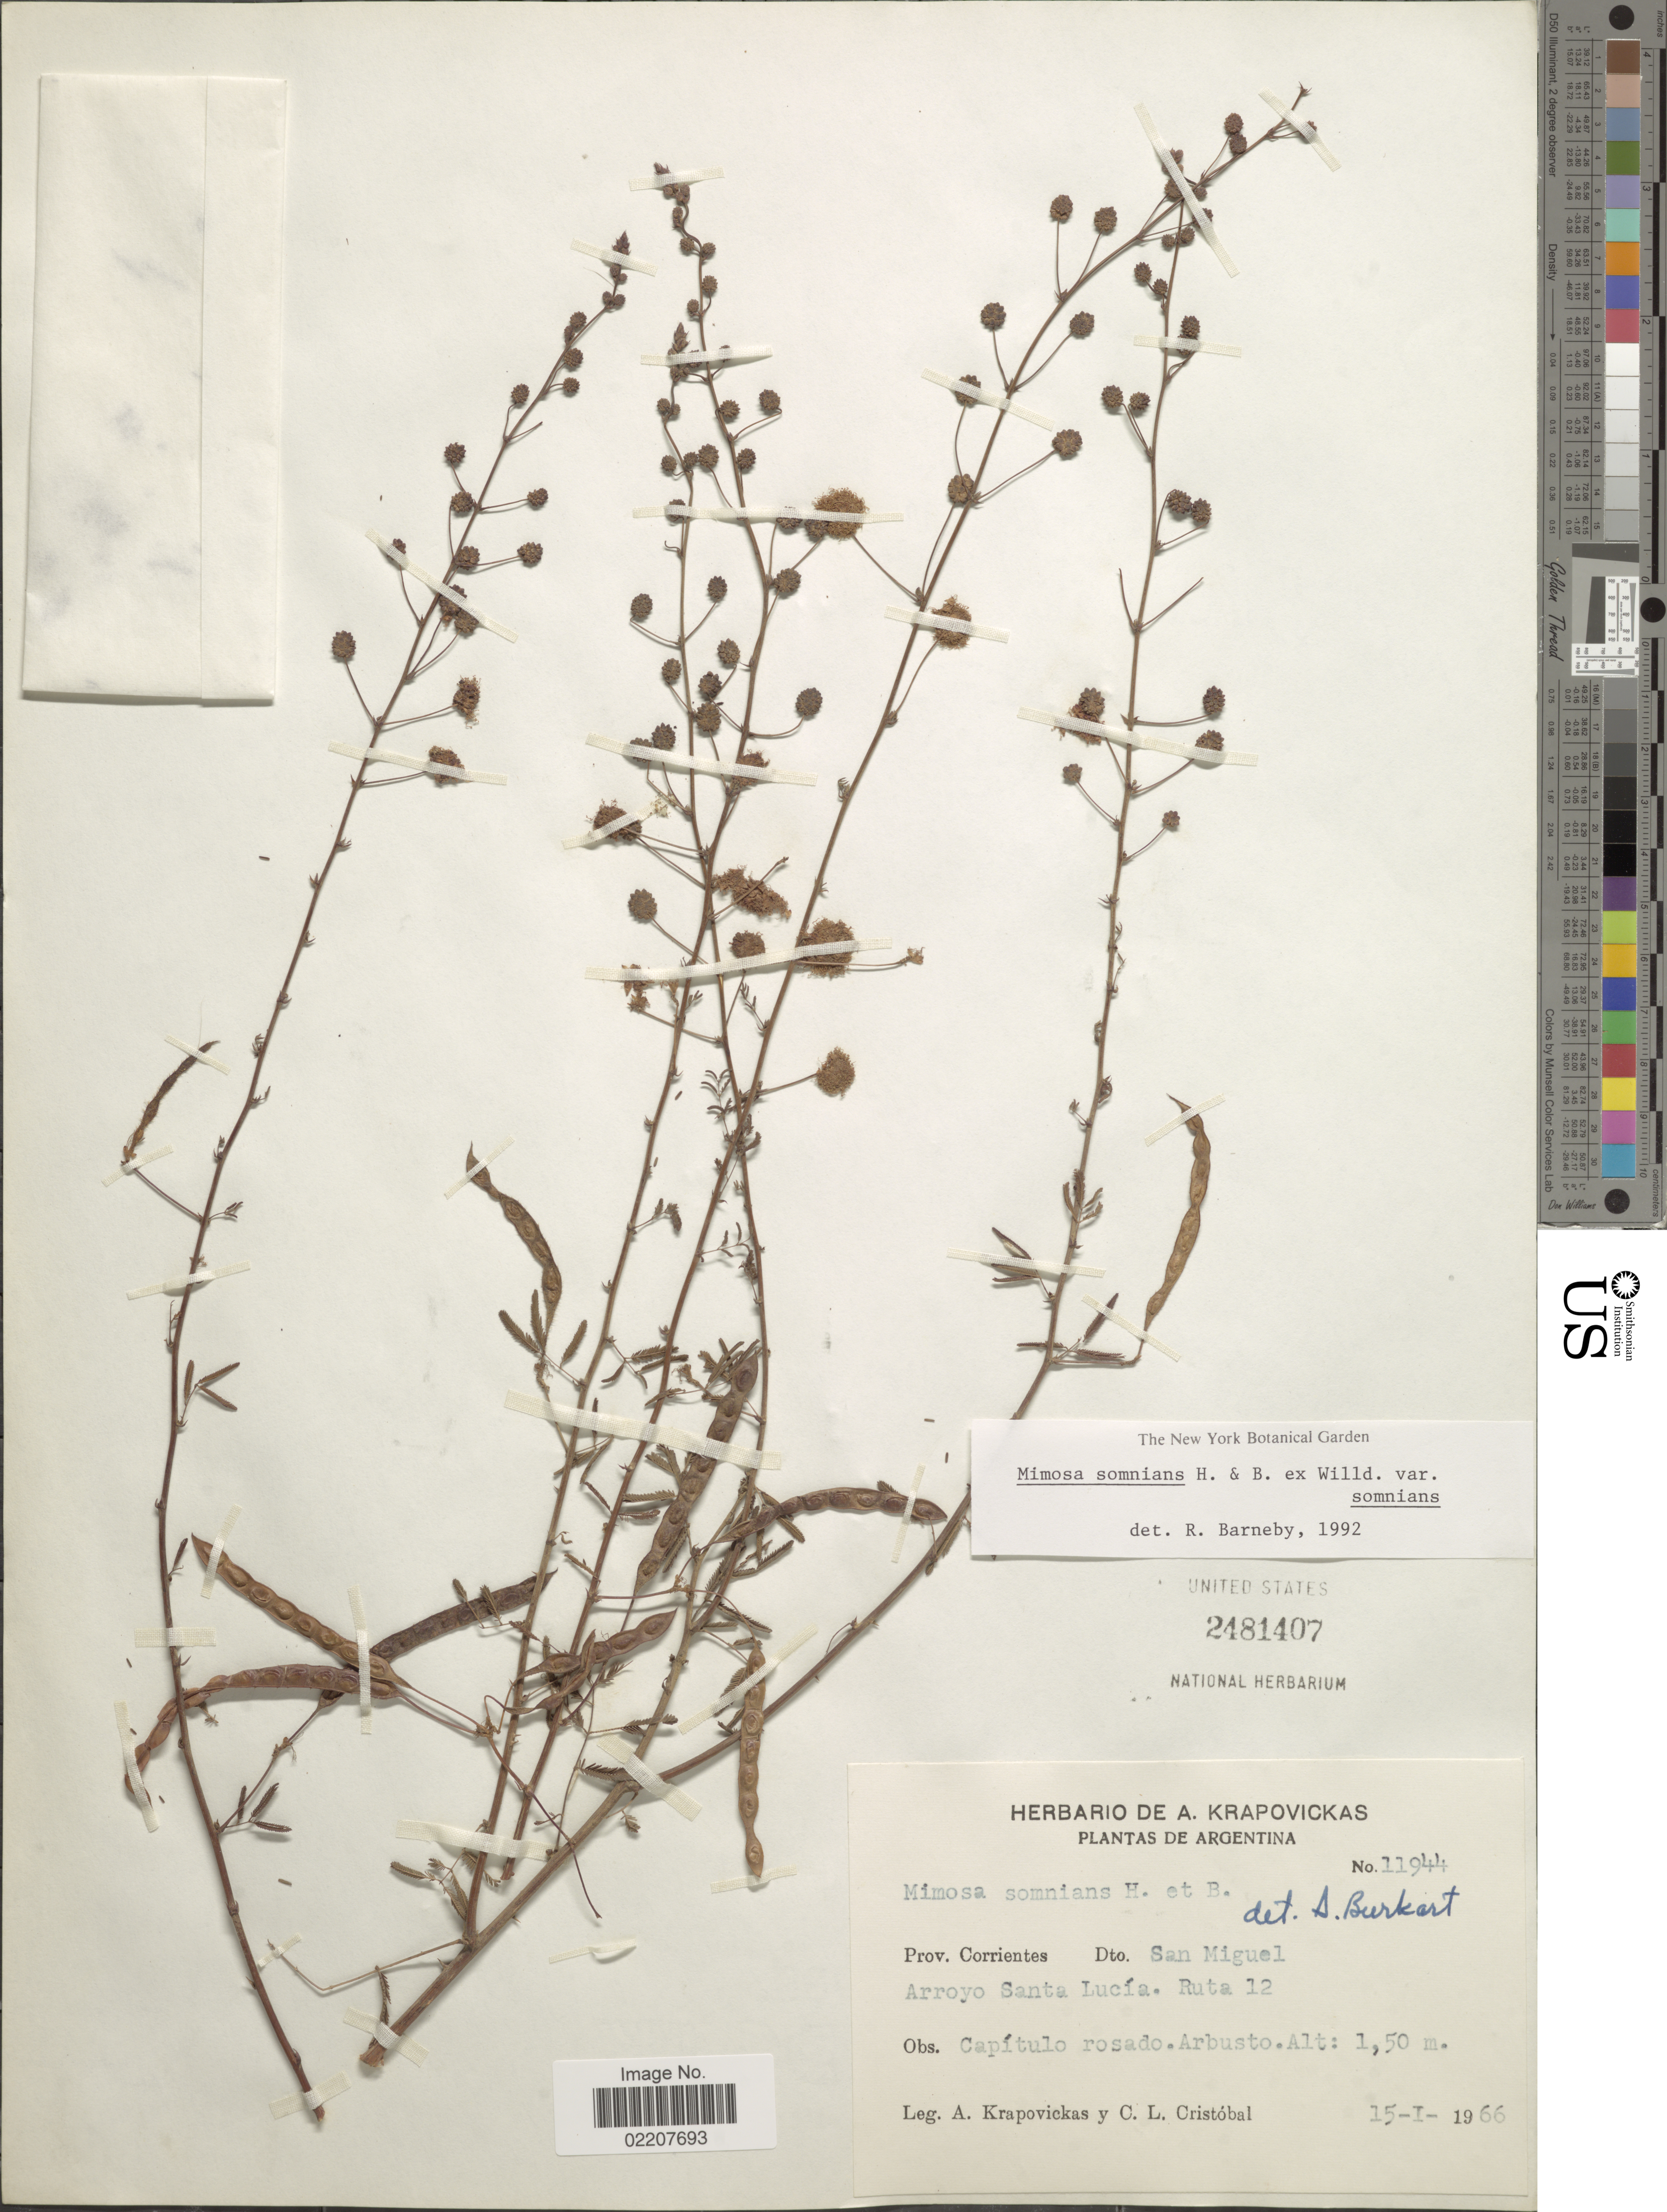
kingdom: Plantae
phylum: Tracheophyta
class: Magnoliopsida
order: Fabales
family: Fabaceae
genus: Mimosa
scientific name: Mimosa somnians var. somnians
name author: Humb. & Bonpl. ex Willd.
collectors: A. Krapovickas & C. L. Cristóbal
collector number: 11944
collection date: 1966-01-15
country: Argentina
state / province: Corrientes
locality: Prov. Corrientes, Dto. San Miguel, Arroyo Santa Lucia, Ruta 12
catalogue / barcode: US 2481407